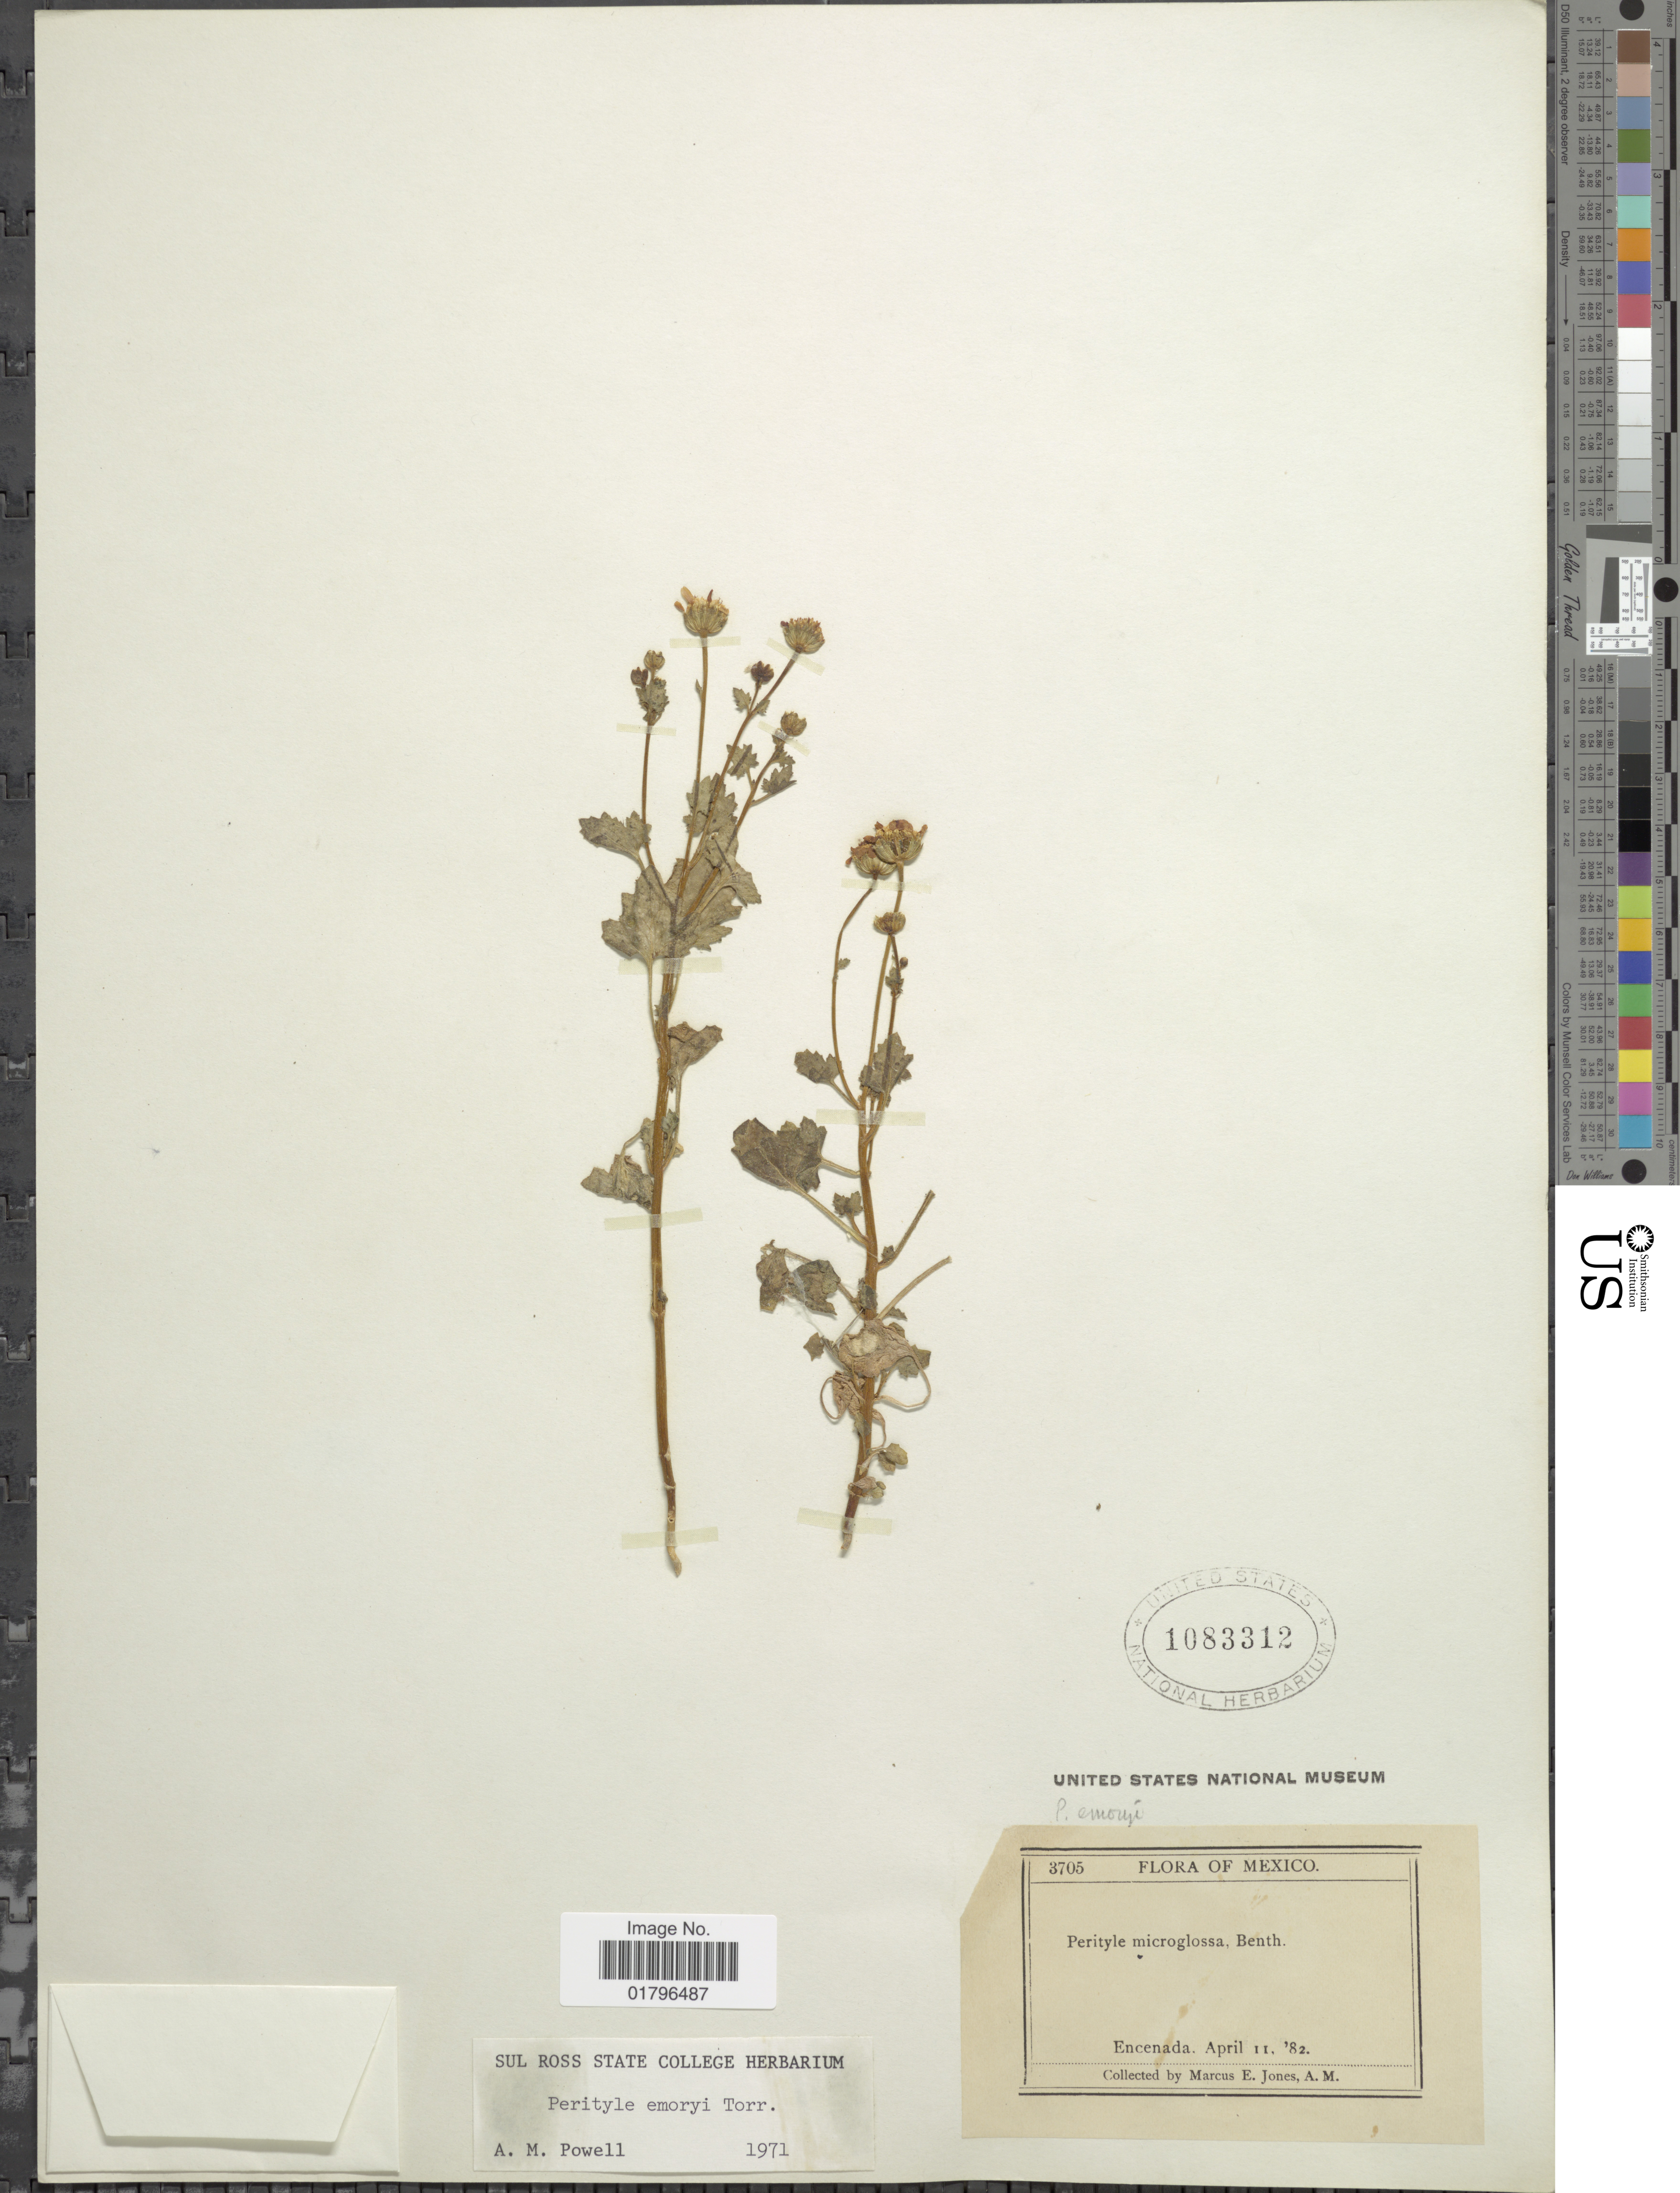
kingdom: Plantae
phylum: Tracheophyta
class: Magnoliopsida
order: Asterales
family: Asteraceae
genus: Perityle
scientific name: Perityle emoryi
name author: Torr.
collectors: M. E. Jones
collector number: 3705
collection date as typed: Transcribed d/m/y: 11/4/82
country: Mexico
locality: Encenada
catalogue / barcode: US 1083312